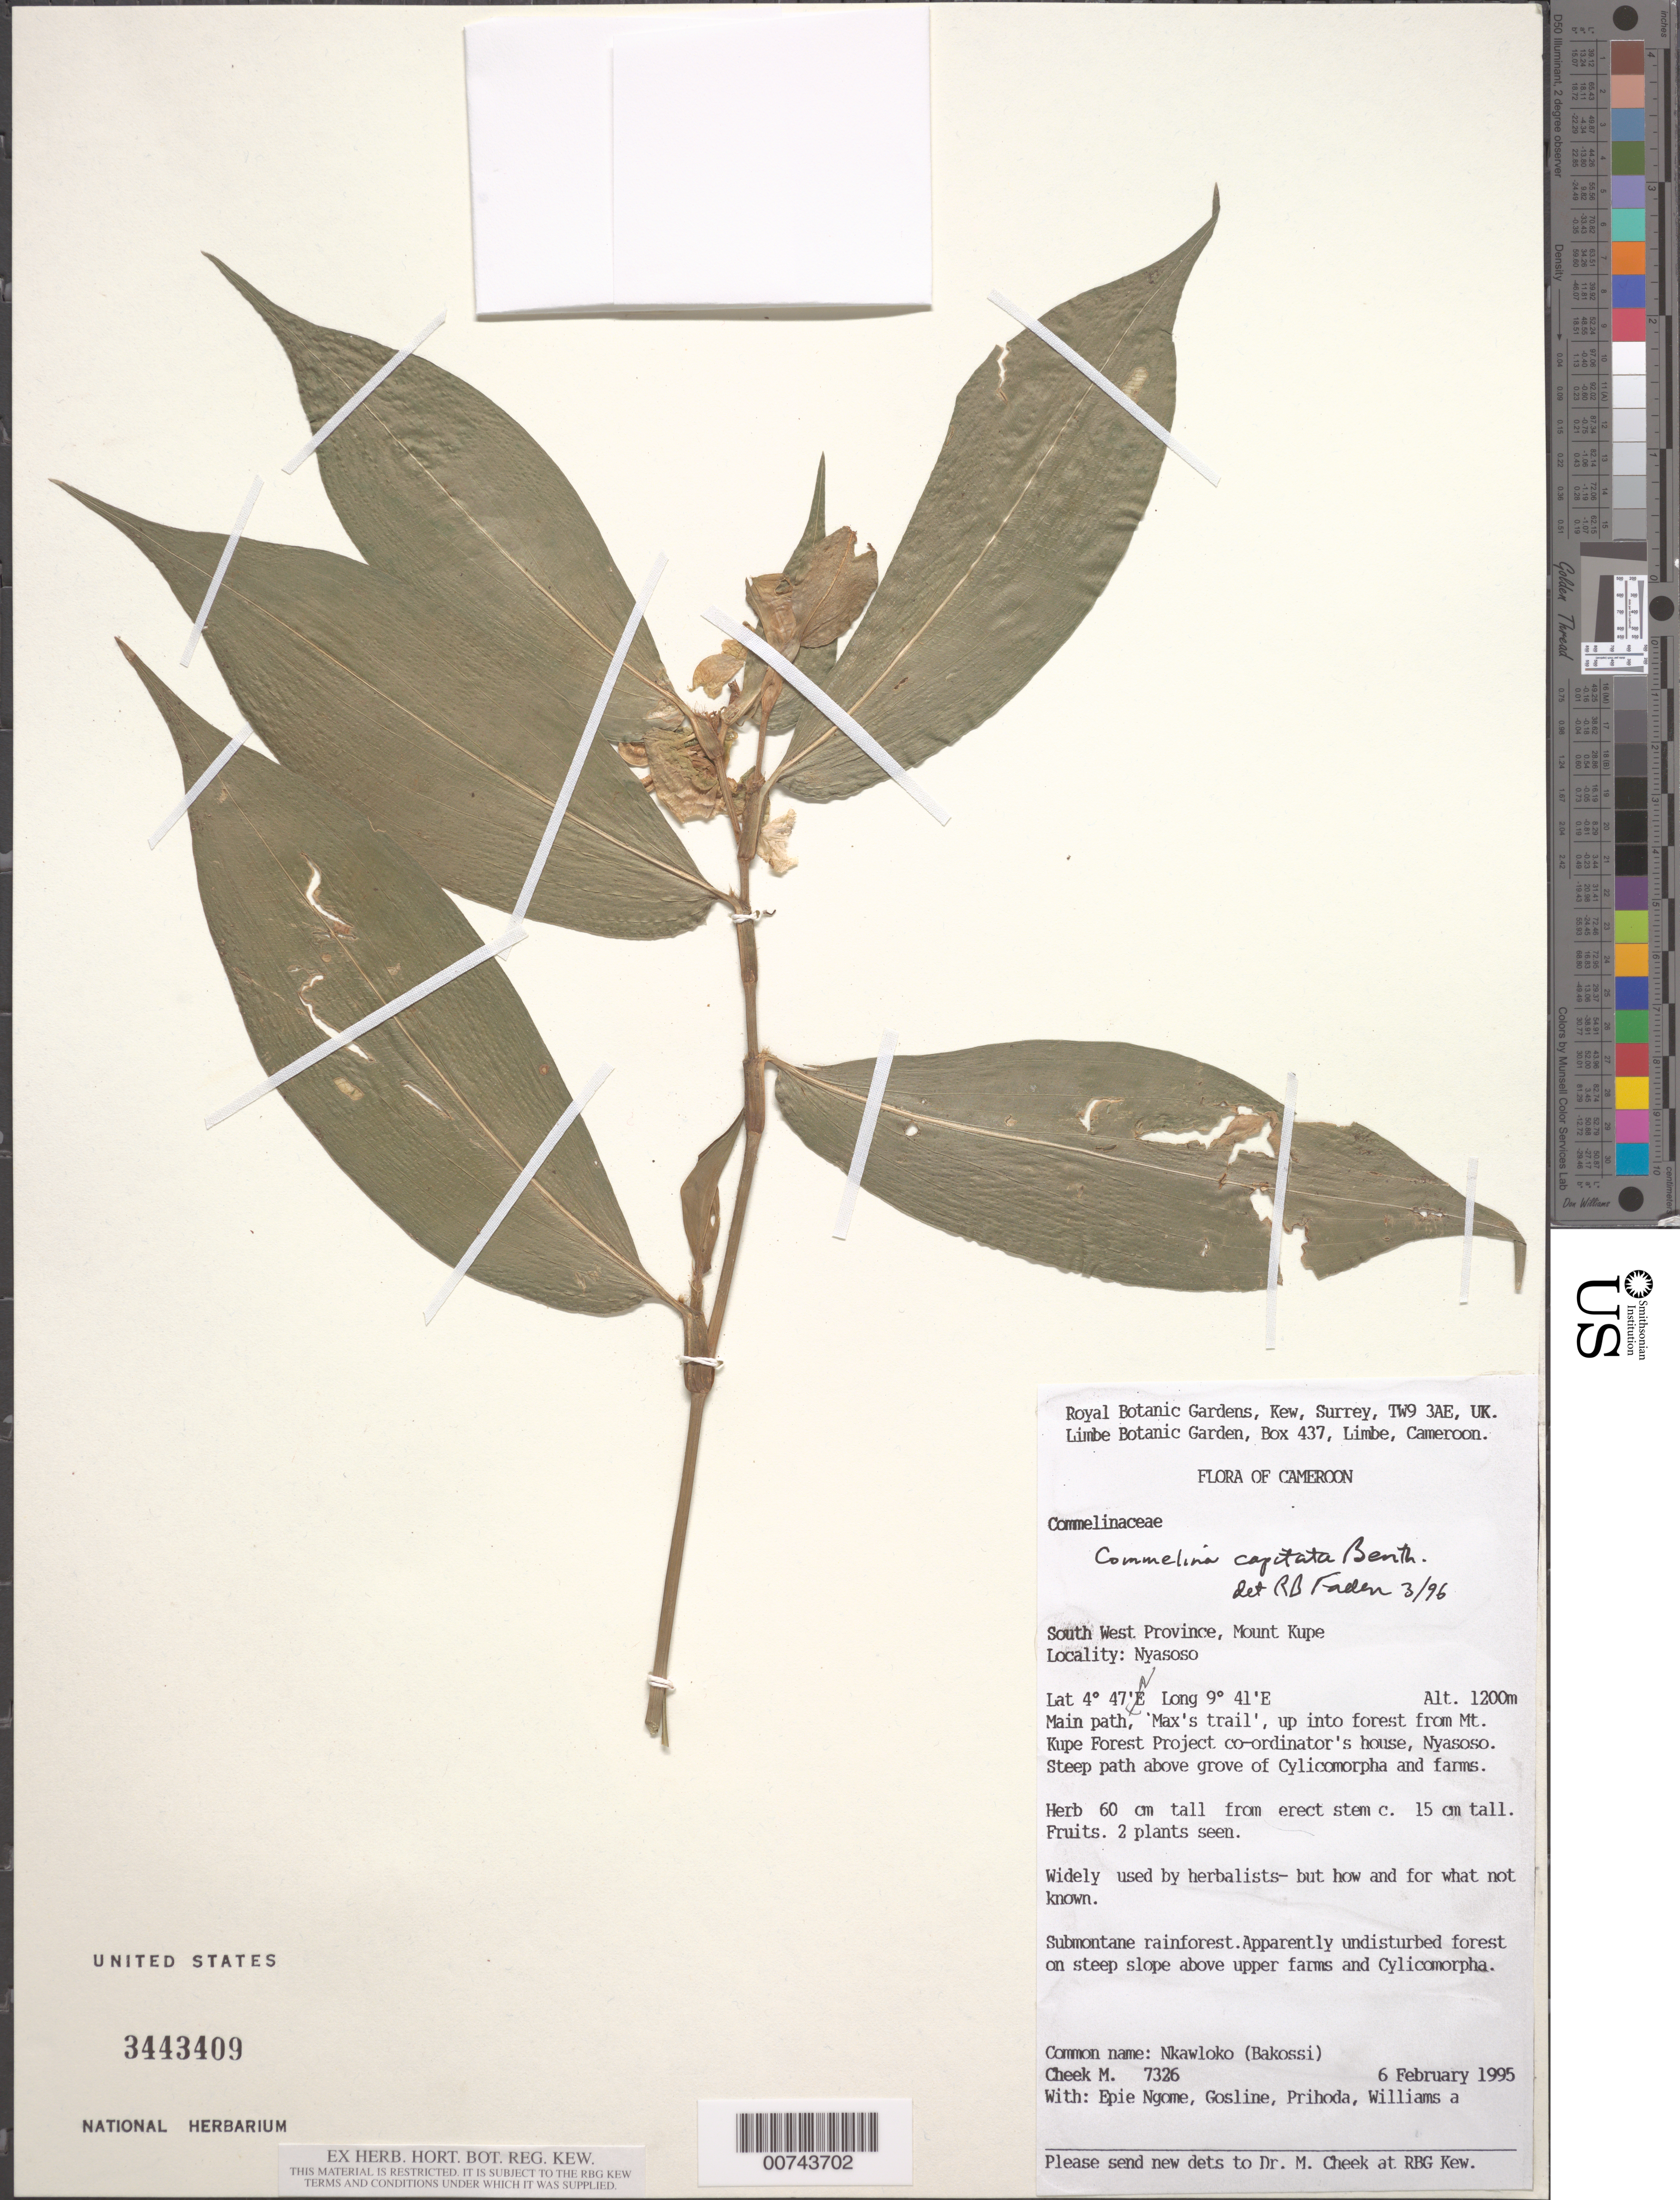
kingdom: Plantae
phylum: Tracheophyta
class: Liliopsida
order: Commelinales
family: Commelinaceae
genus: Commelina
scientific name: Commelina capitata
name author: Benth.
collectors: M. Cheek, -. Gosline, F. Ngome, -. Prihoda & -- Williams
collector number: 7326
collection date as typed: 06 Feb 1995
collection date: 1995-02-06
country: Cameroon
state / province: Sud-Ouest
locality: Nyasoso, Mt. Kupe Forest Project co-ordinator's house.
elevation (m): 1200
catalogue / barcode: US 3443409